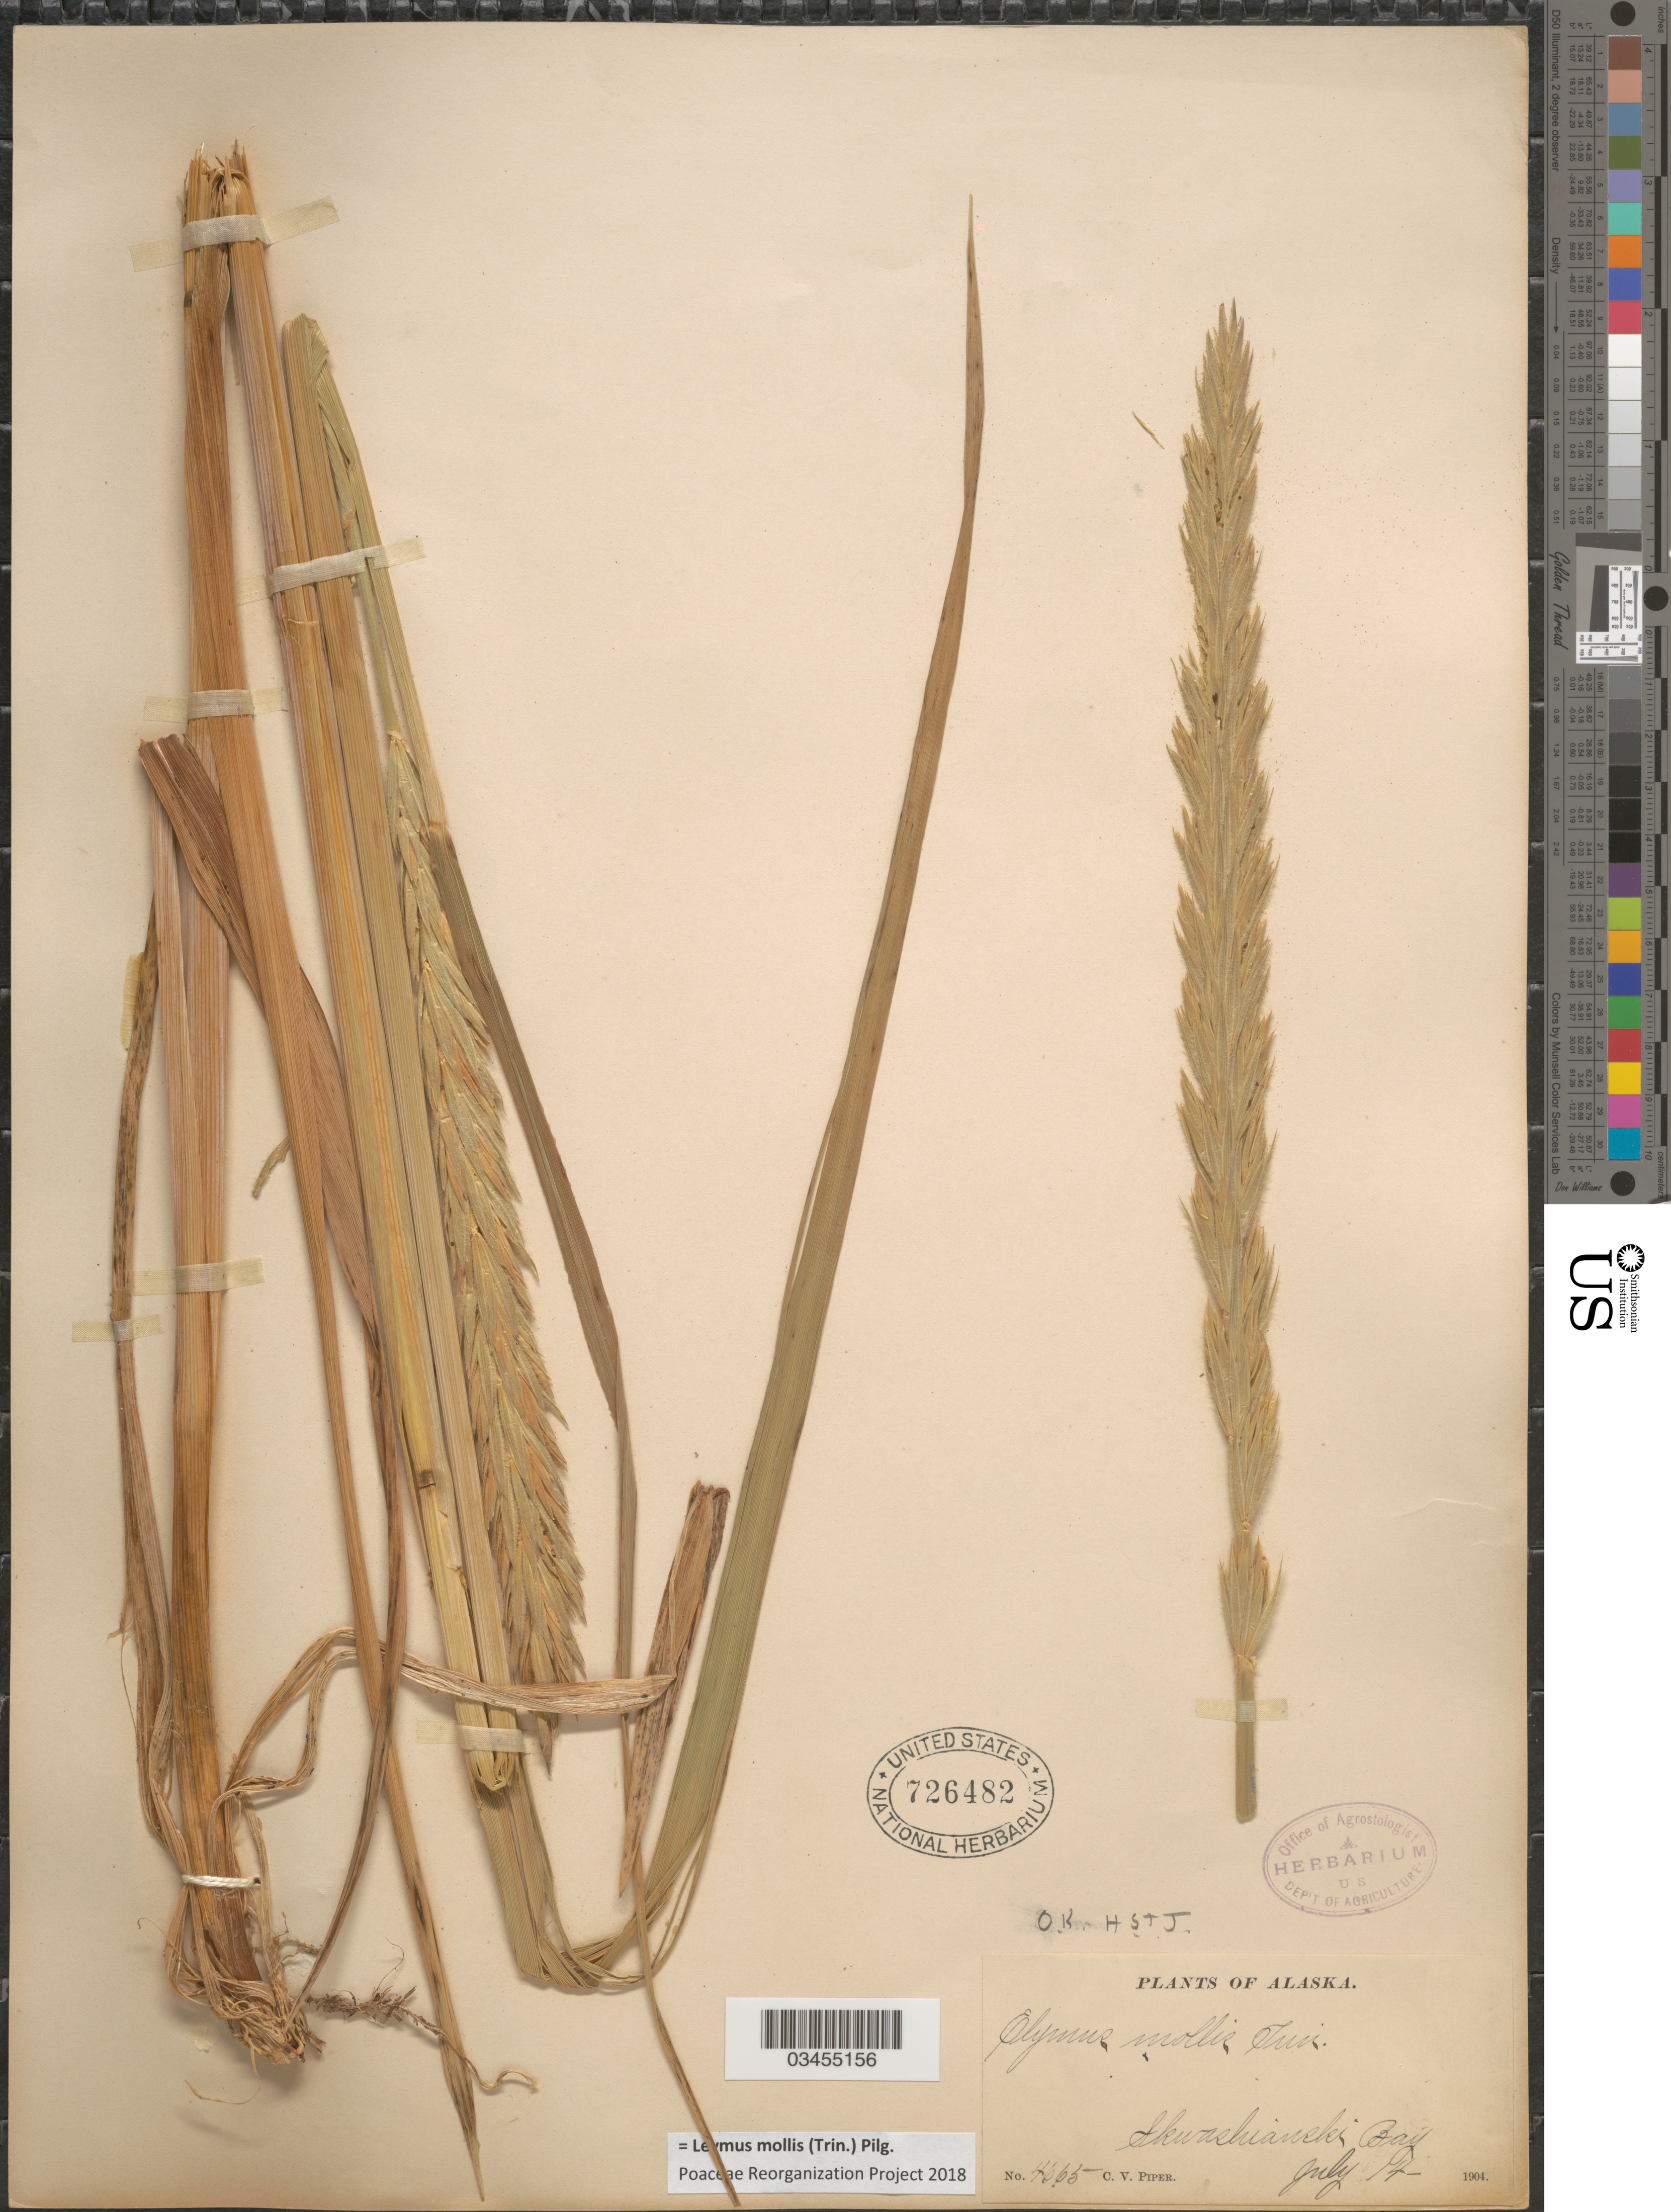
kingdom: Plantae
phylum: Tracheophyta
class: Liliopsida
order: Poales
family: Poaceae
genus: Leymus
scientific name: Leymus mollis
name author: (Trin.) Pilg.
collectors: C. V. Piper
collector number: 4665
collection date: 1904-07-14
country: United States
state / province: Alaska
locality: Skwashianski Bay.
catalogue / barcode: US 726482